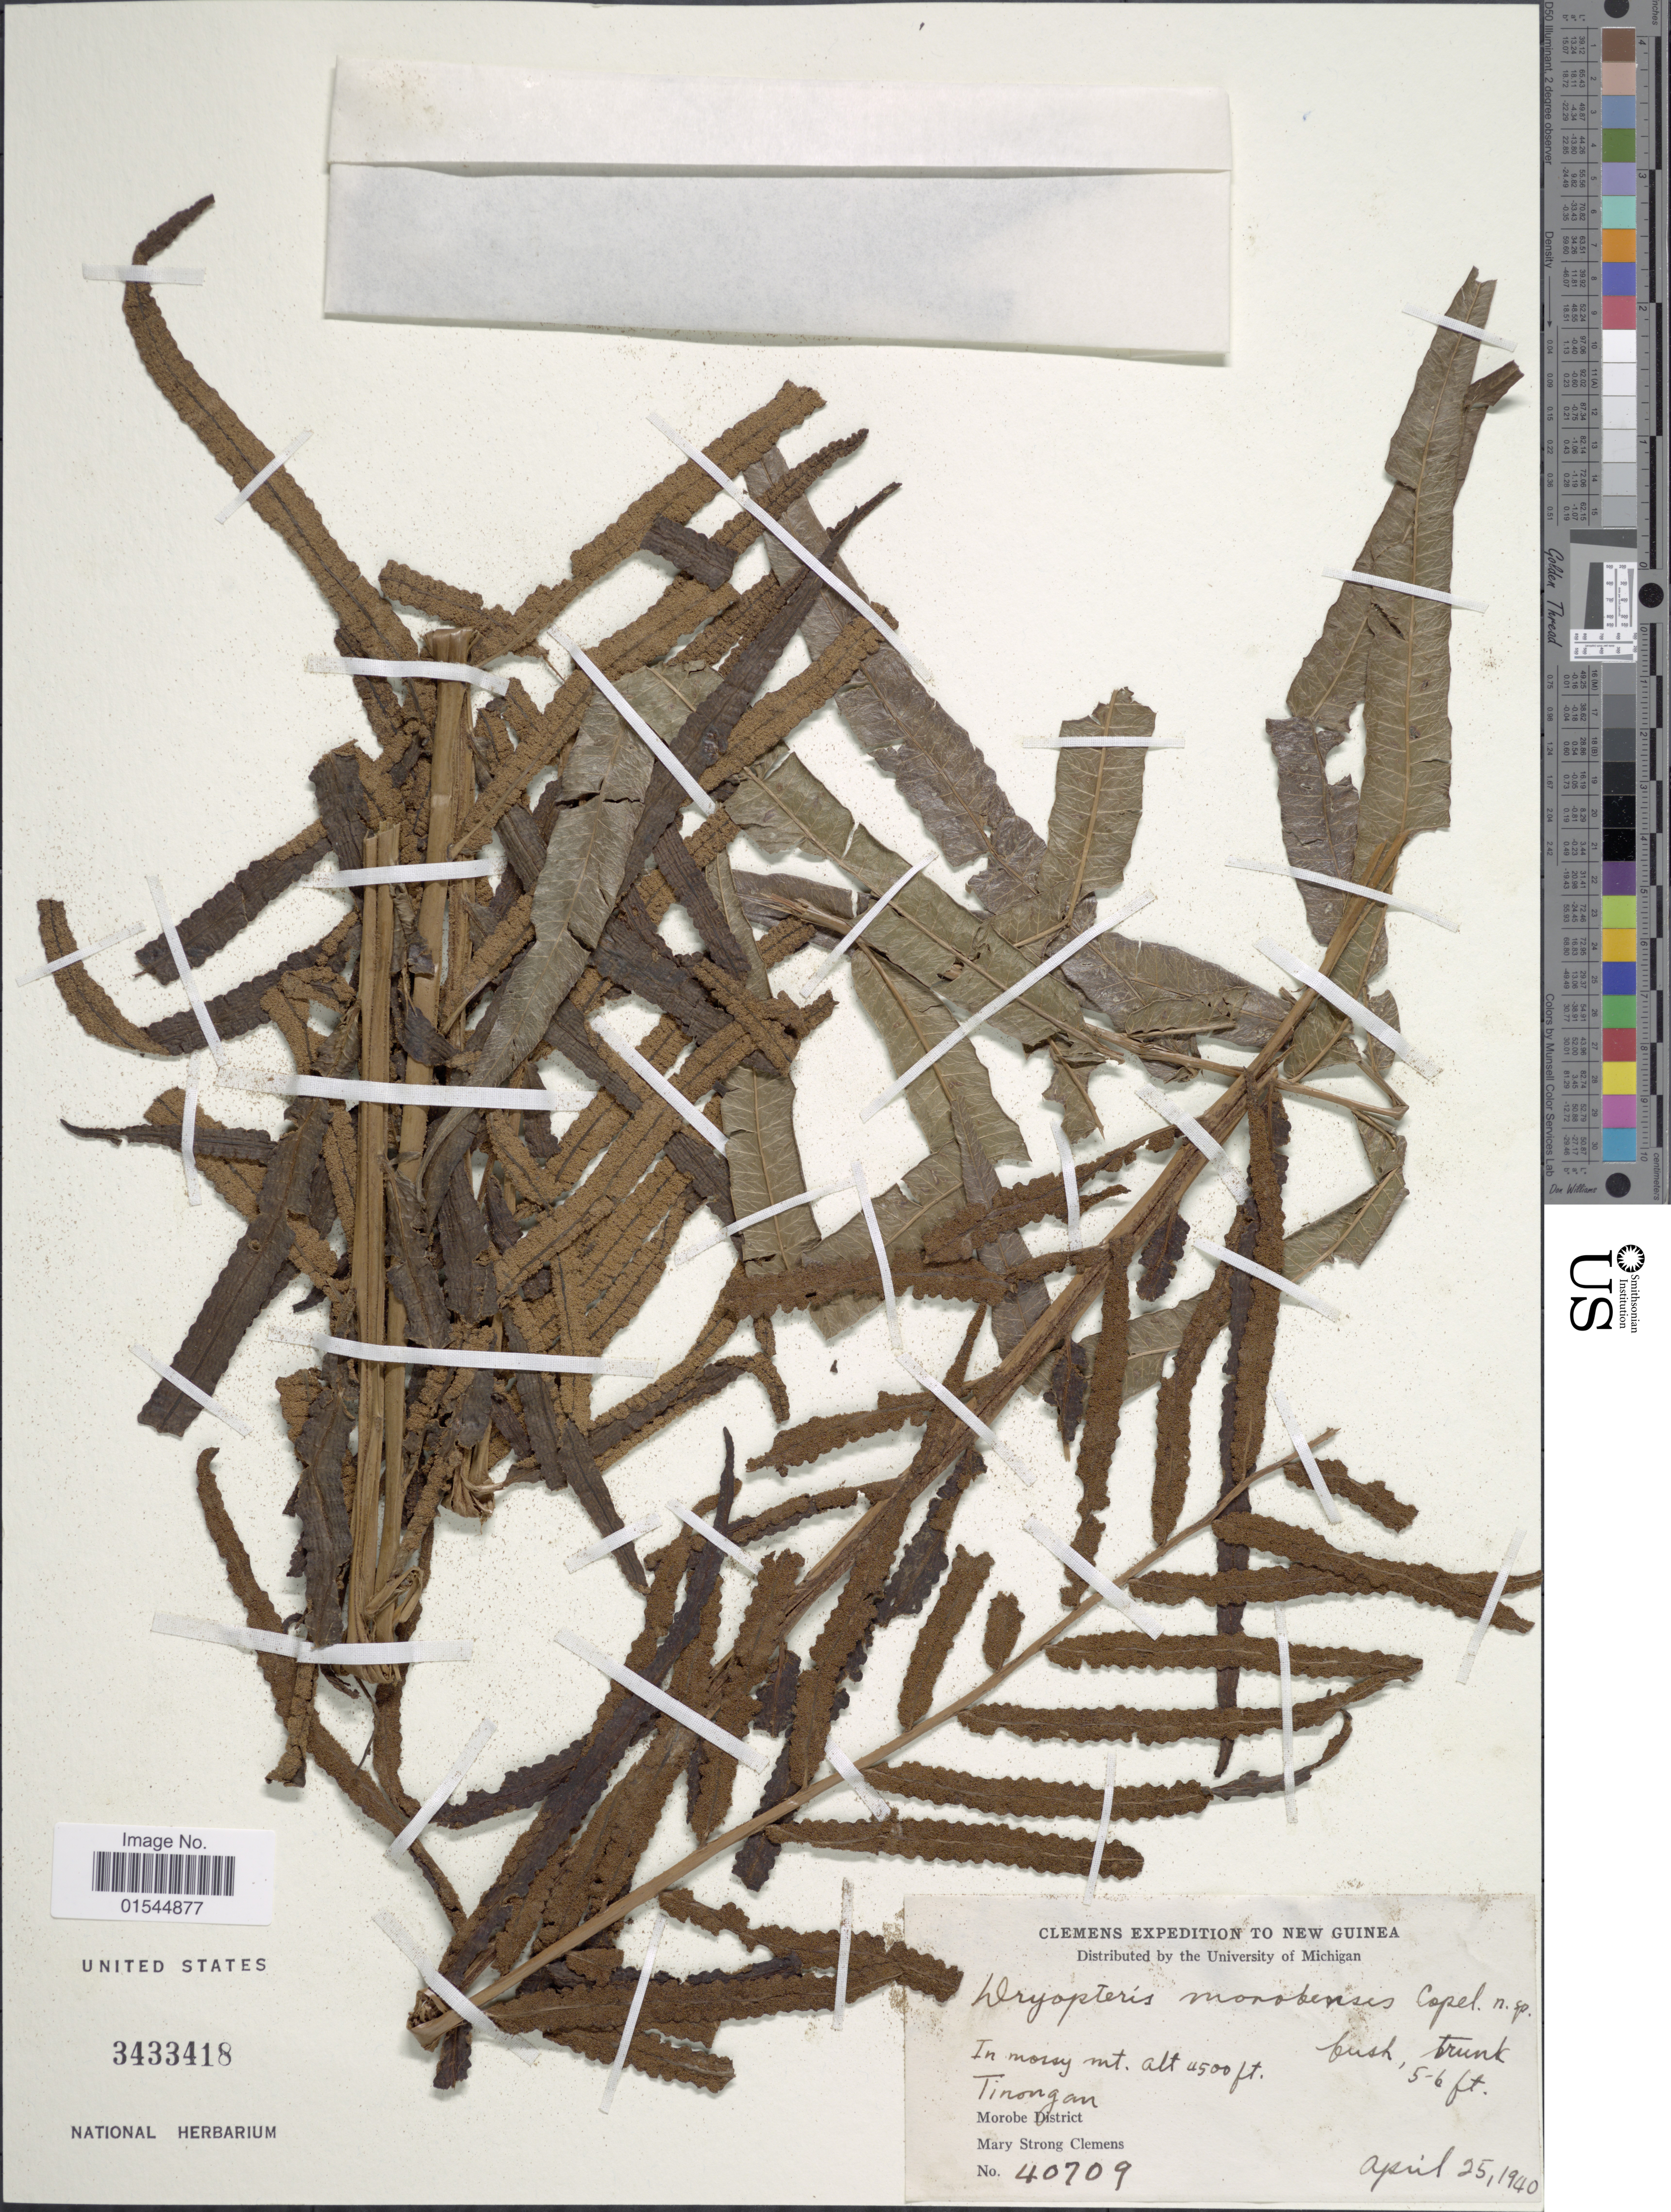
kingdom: Plantae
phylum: Tracheophyta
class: Polypodiopsida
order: Polypodiales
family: Thelypteridaceae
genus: Sphaerostephanos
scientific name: Sphaerostephanos dimorphus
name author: (Brause) Holttum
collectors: M. S. Clemens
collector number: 40709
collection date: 1940-04-25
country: Papua New Guinea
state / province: Morobe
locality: New Guinea, Tinongan, Morobe District [interpreted]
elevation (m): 1372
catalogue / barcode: US 3433418